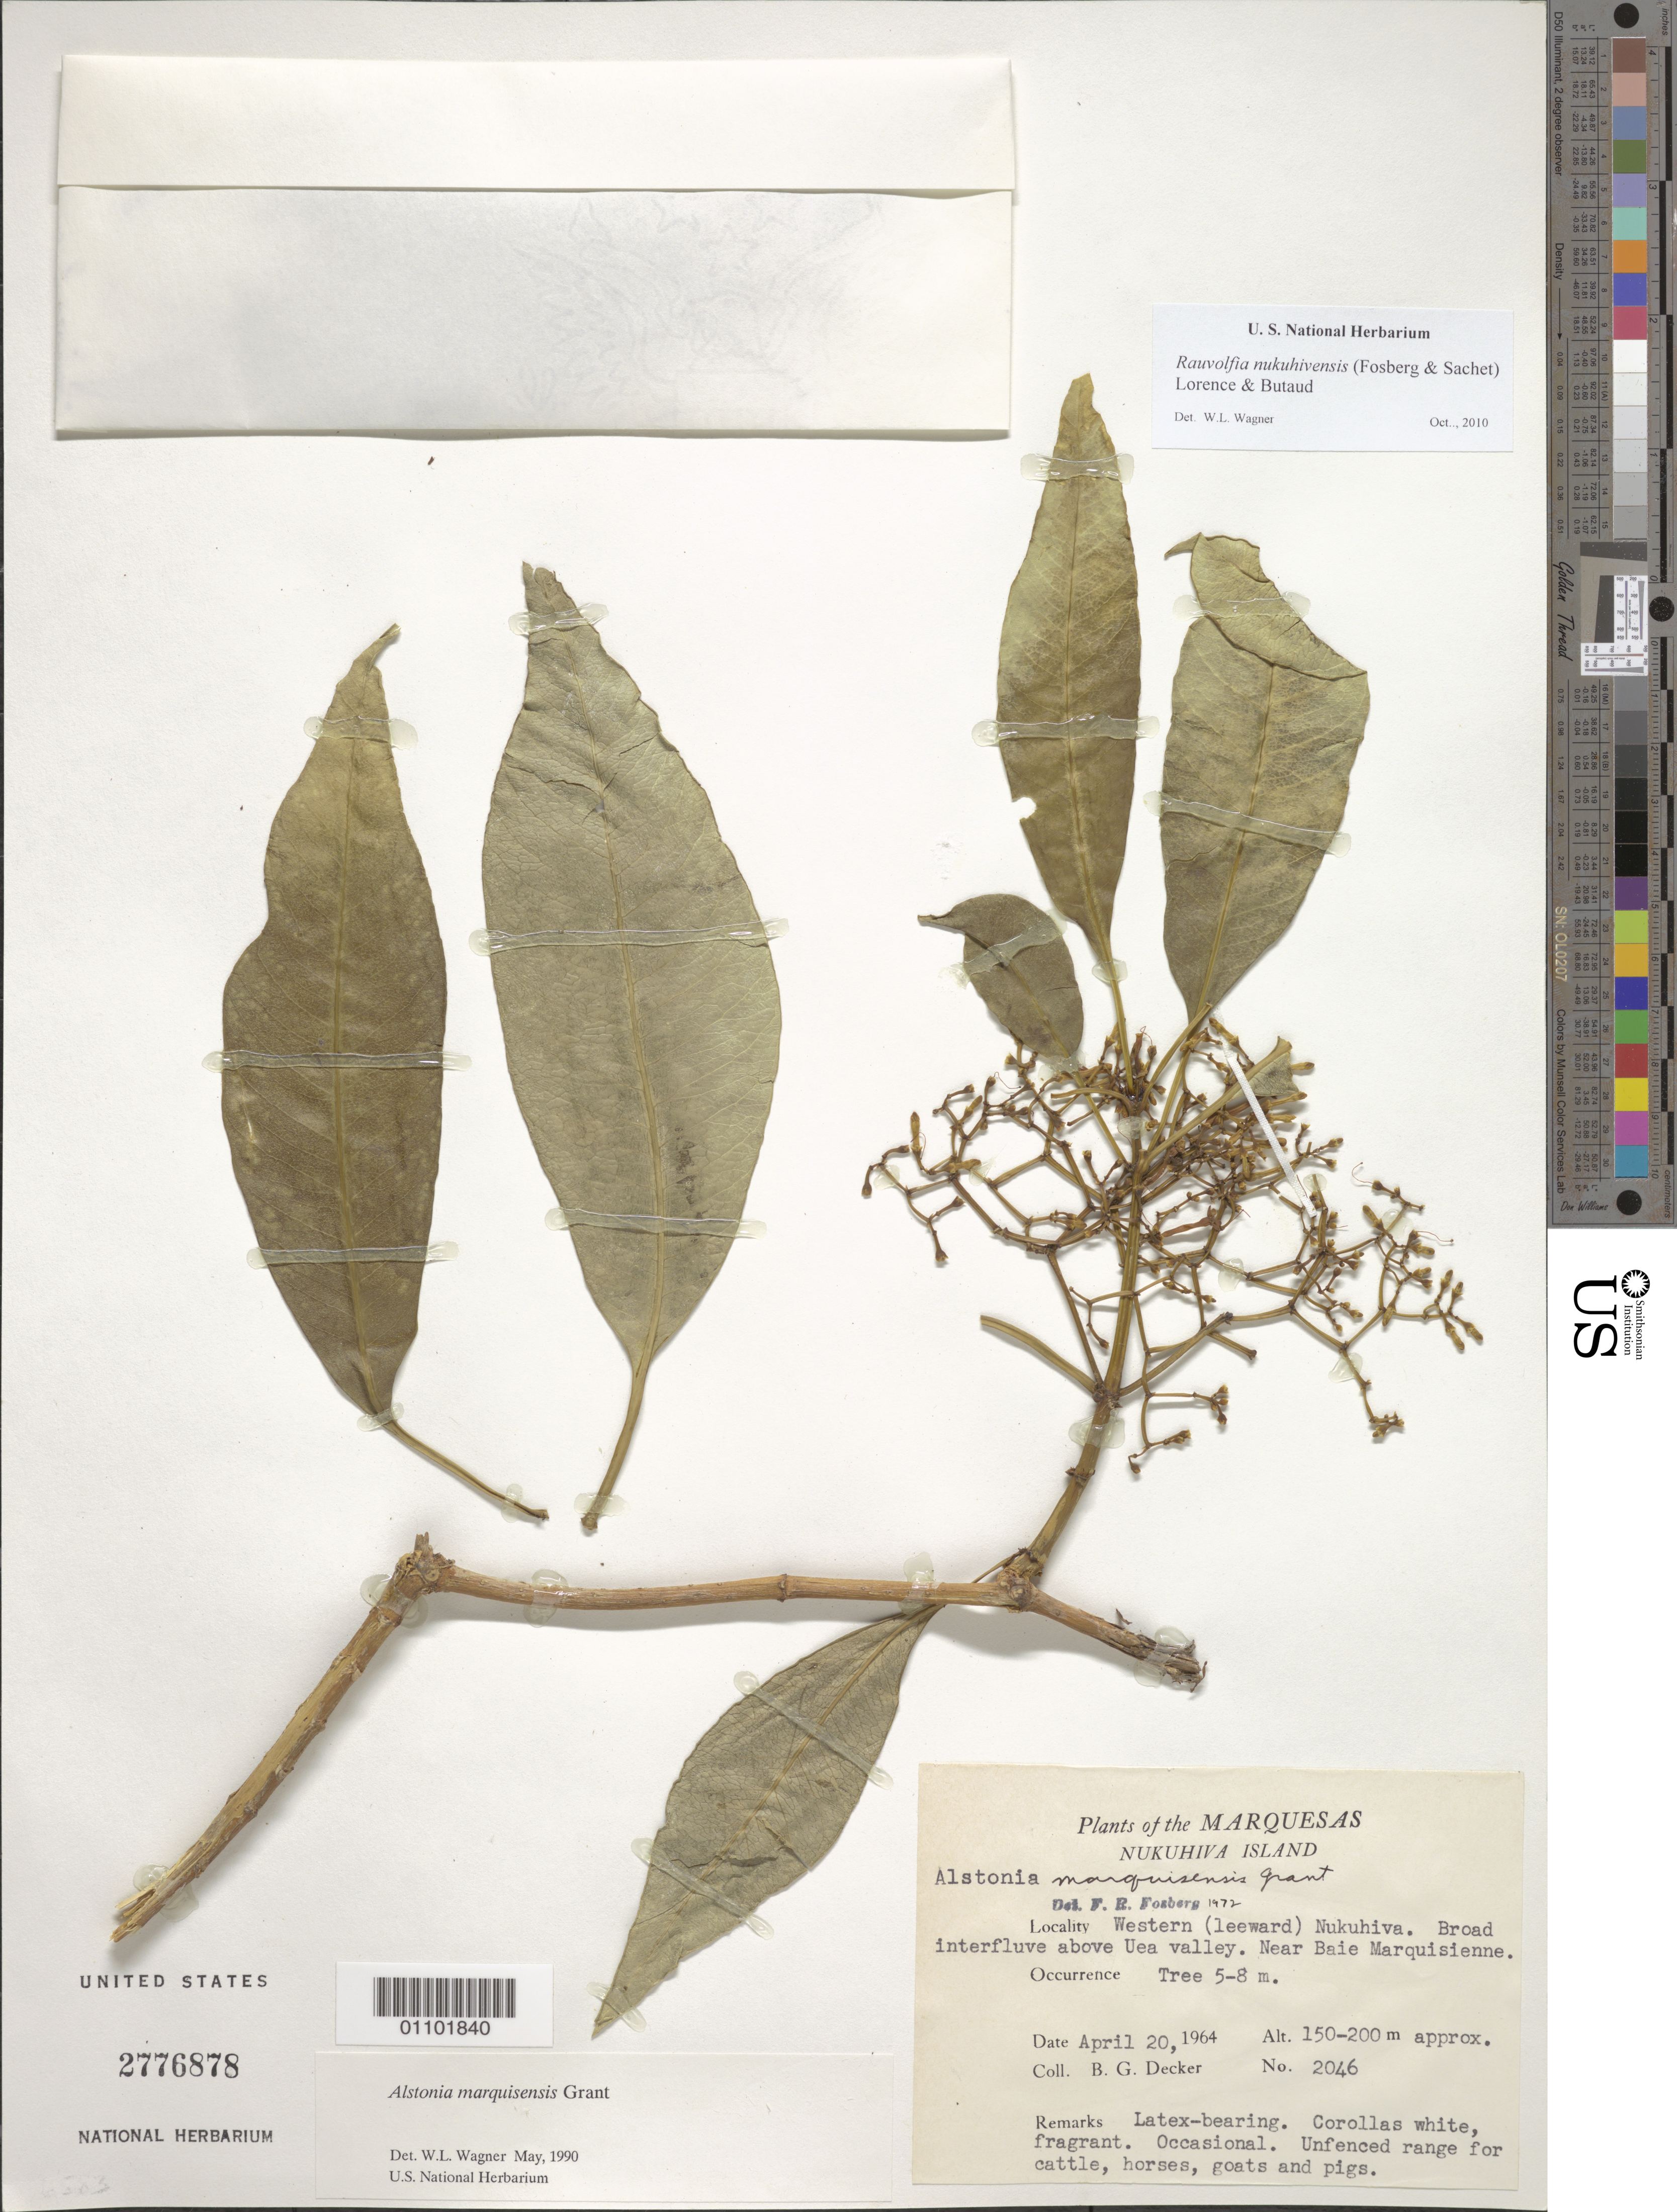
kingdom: Plantae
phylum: Tracheophyta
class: Magnoliopsida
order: Gentianales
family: Apocynaceae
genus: Rauvolfia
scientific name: Rauvolfia nukuhivensis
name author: (Fosberg & Sachet) Lorence & Butaud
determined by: Wagner, W. L., (BOT), Smithsonian Institution - National Museum of Natural History (UNITED STATES)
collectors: B. G. Decker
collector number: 2046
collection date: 1964-04-20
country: French Polynesia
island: Nuku Hiva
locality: Leeward (W) side of island, broad interfluve above Uea Valley, near Baie Marquisienne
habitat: Occasional. Unfenced range for cattle, horses, goats and pigs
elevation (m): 150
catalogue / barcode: US 2776878